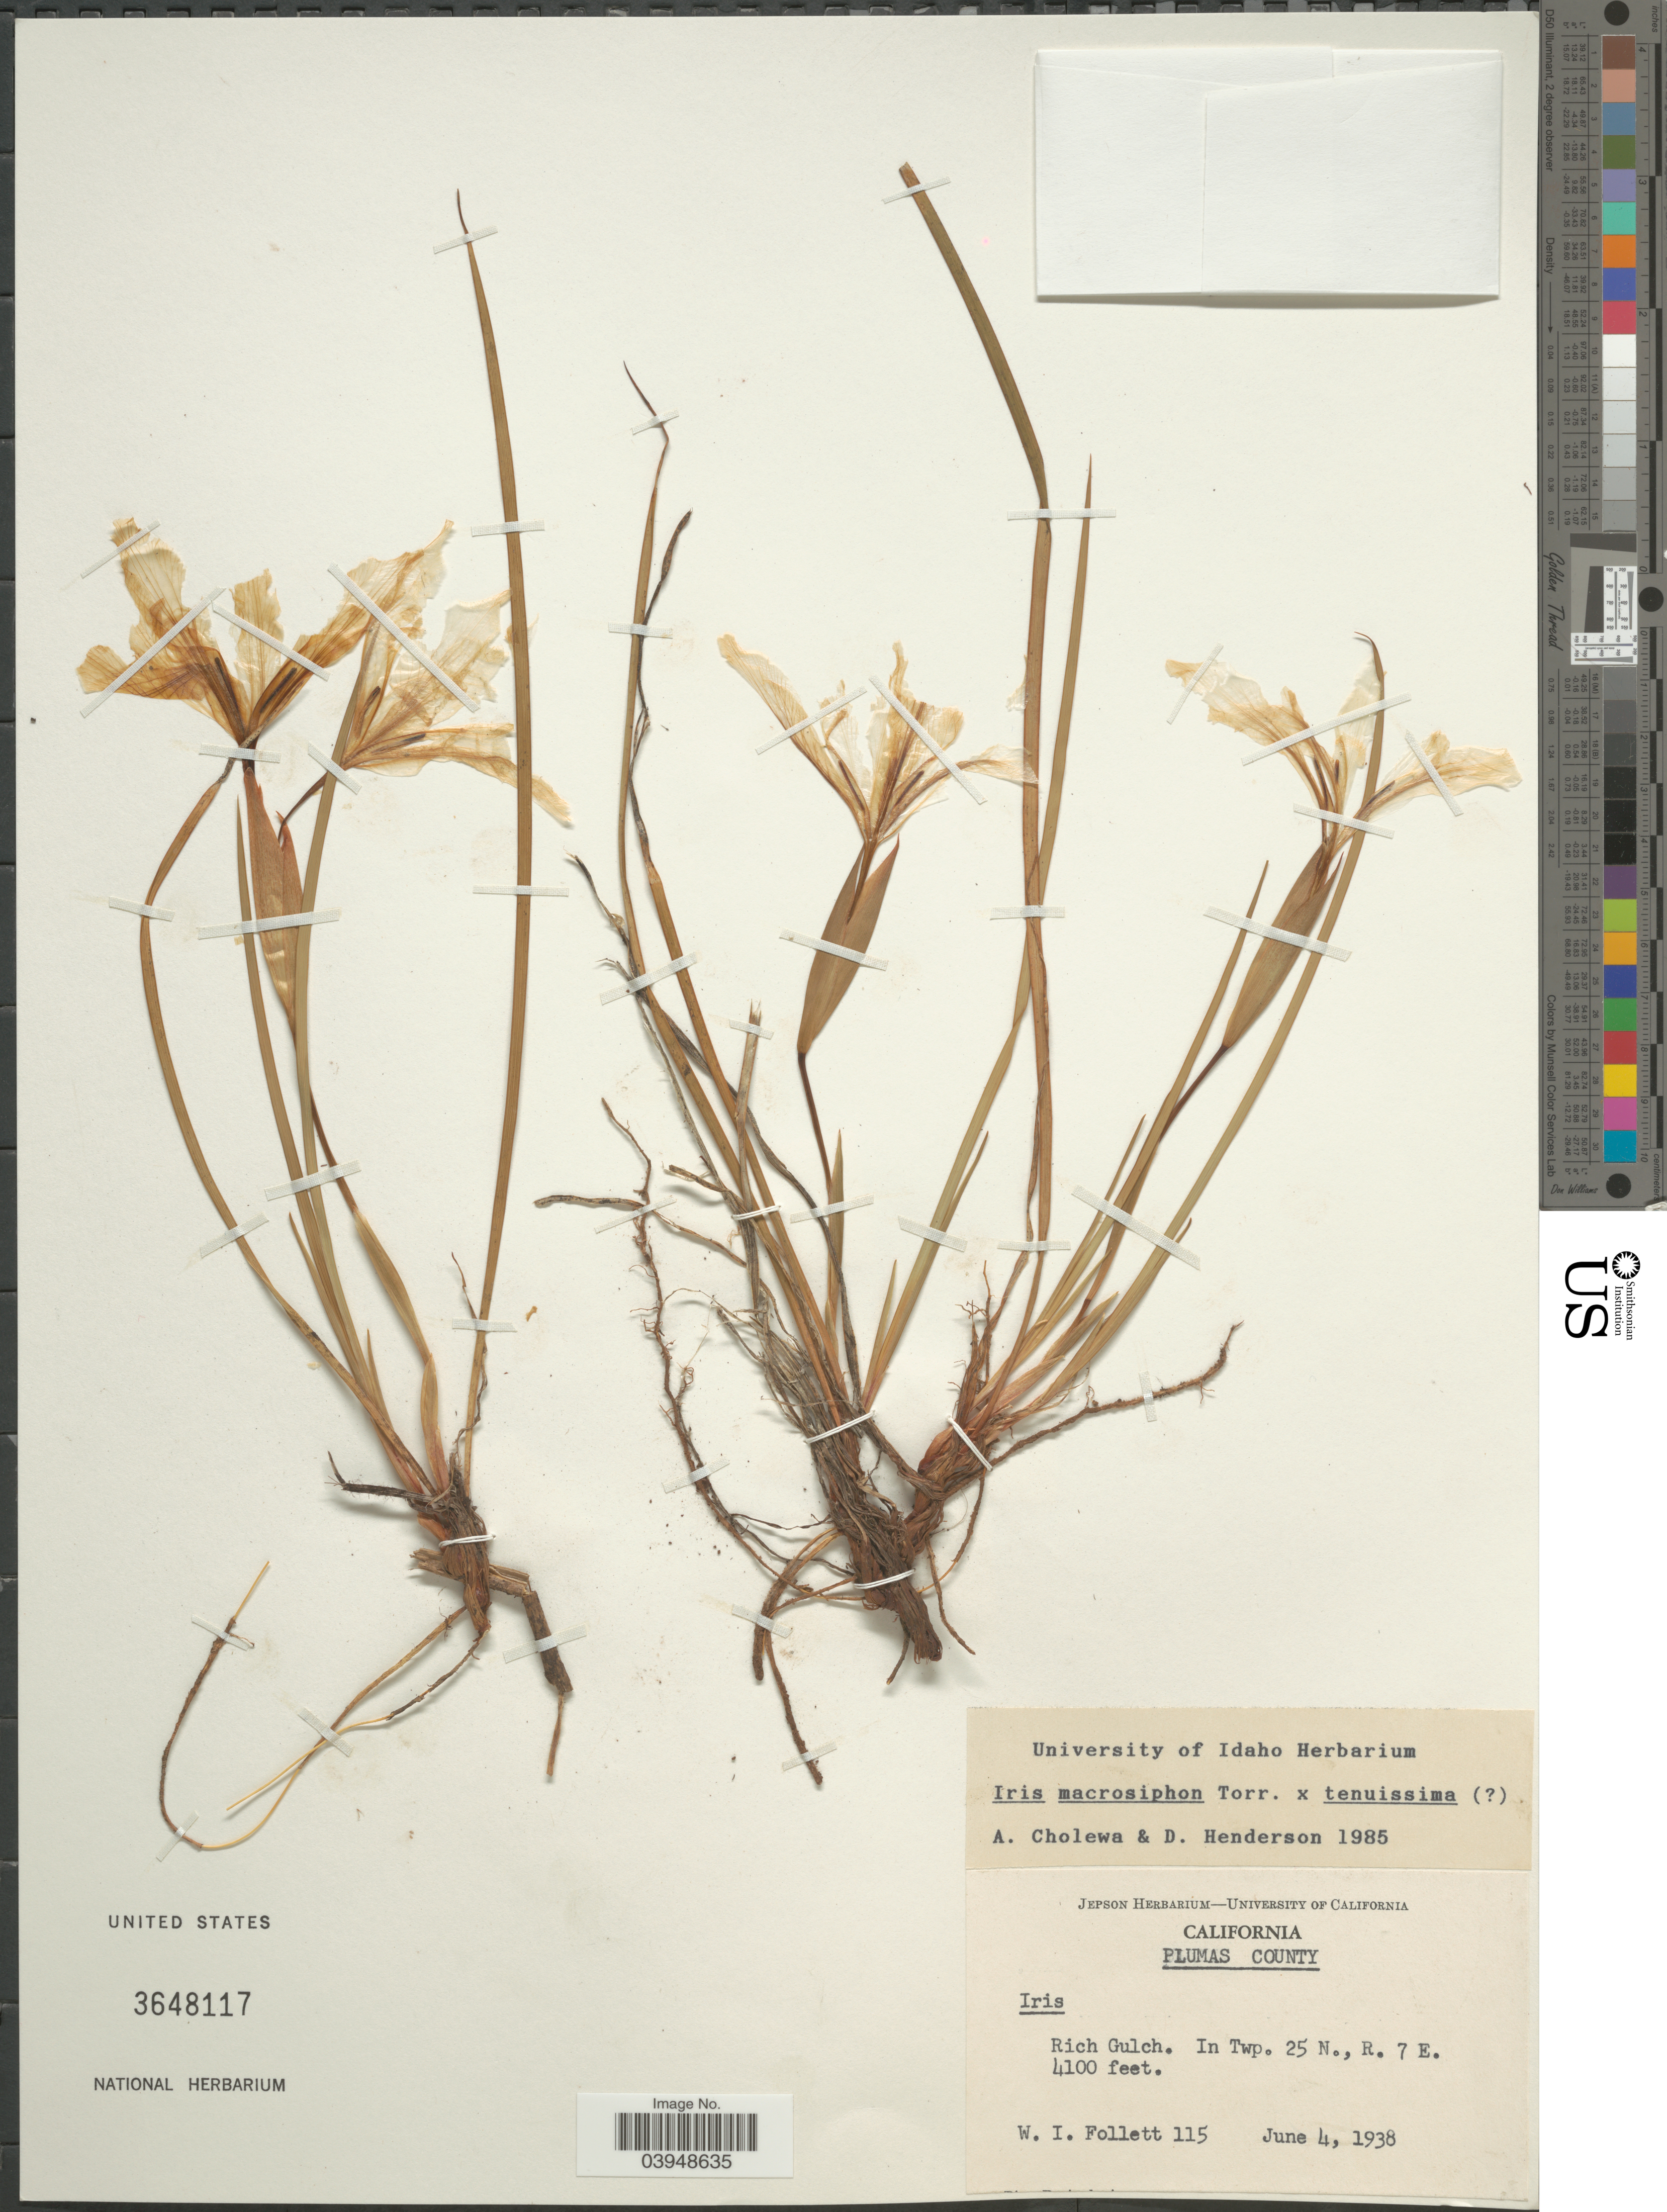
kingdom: Plantae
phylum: Tracheophyta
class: Liliopsida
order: Asparagales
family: Iridaceae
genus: Iris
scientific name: Iris macrosiphon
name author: Torr.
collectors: W. Follett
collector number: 115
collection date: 1938-06-04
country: United States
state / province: California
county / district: Plumas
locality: Plumas County. Rich Gulch. In Twp. 25 N., R. 7 E.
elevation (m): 1250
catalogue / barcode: US 3648117